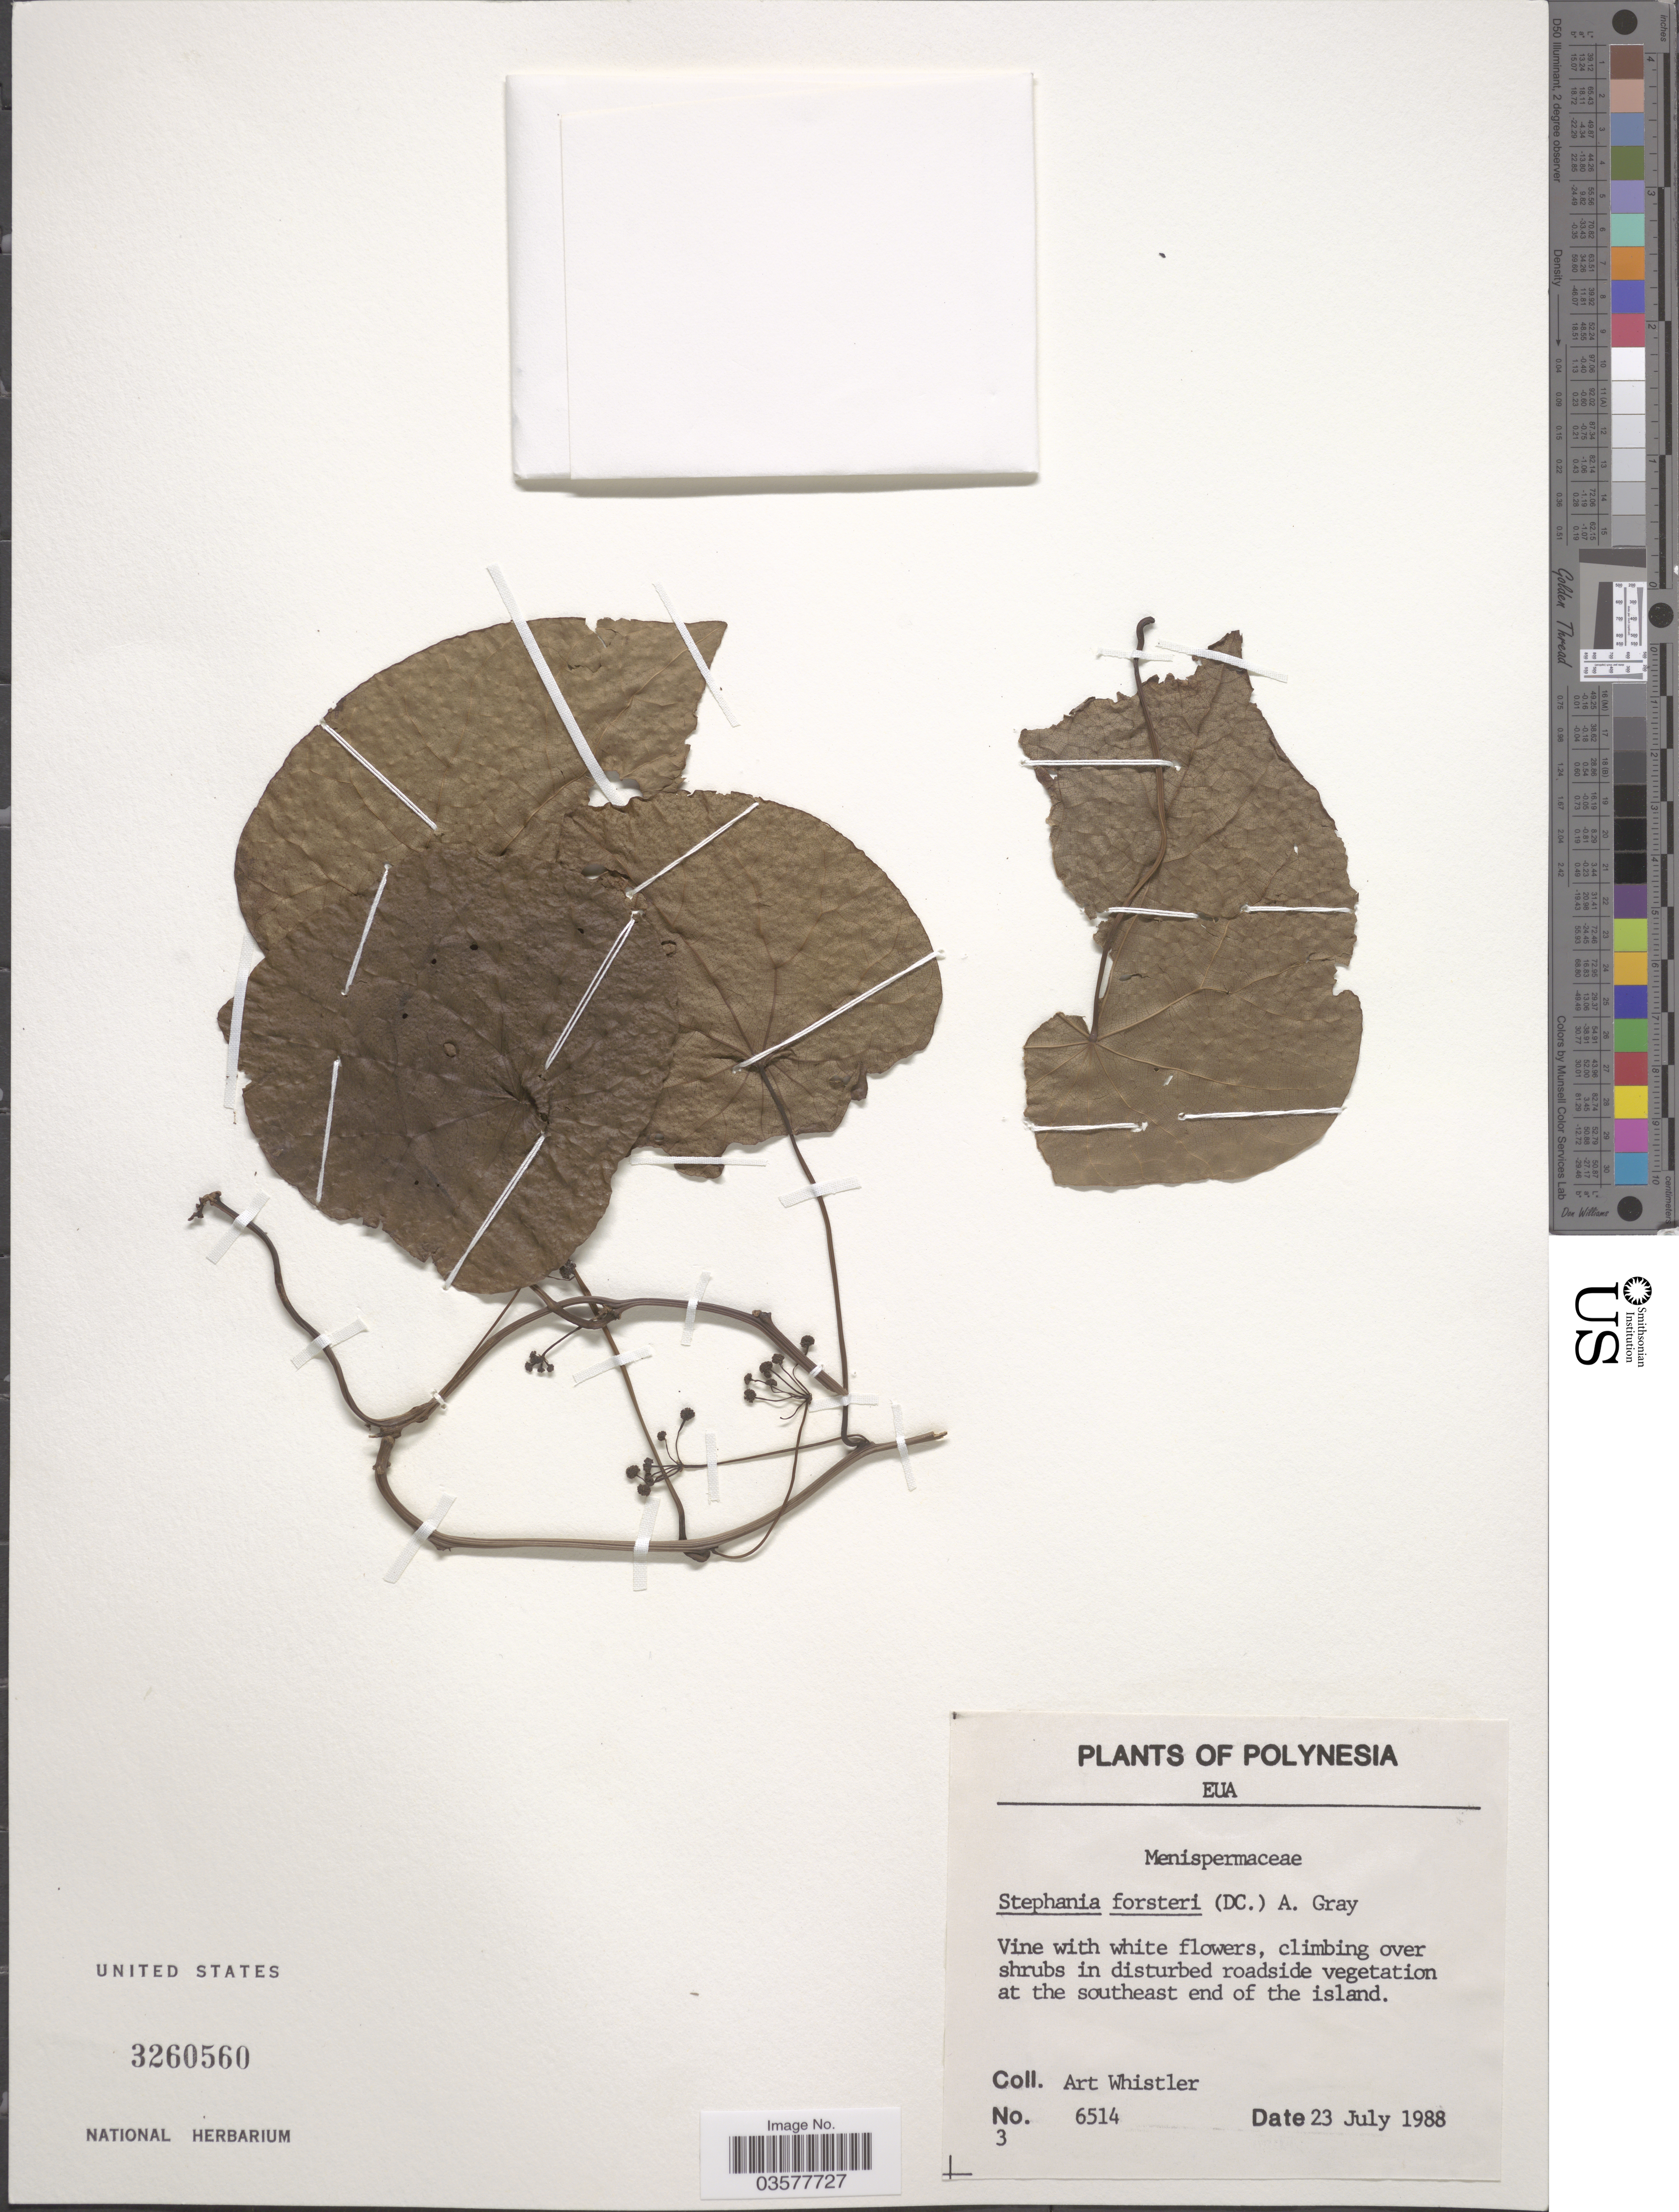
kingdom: Plantae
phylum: Tracheophyta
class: Magnoliopsida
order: Ranunculales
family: Menispermaceae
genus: Stephania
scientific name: Stephania forsteri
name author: (DC.) A. Gray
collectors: A. Whistler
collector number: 6514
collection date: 1988-07-23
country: Tonga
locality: Polynesia. Eua. At the southeast end of the island.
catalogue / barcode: US 3260560